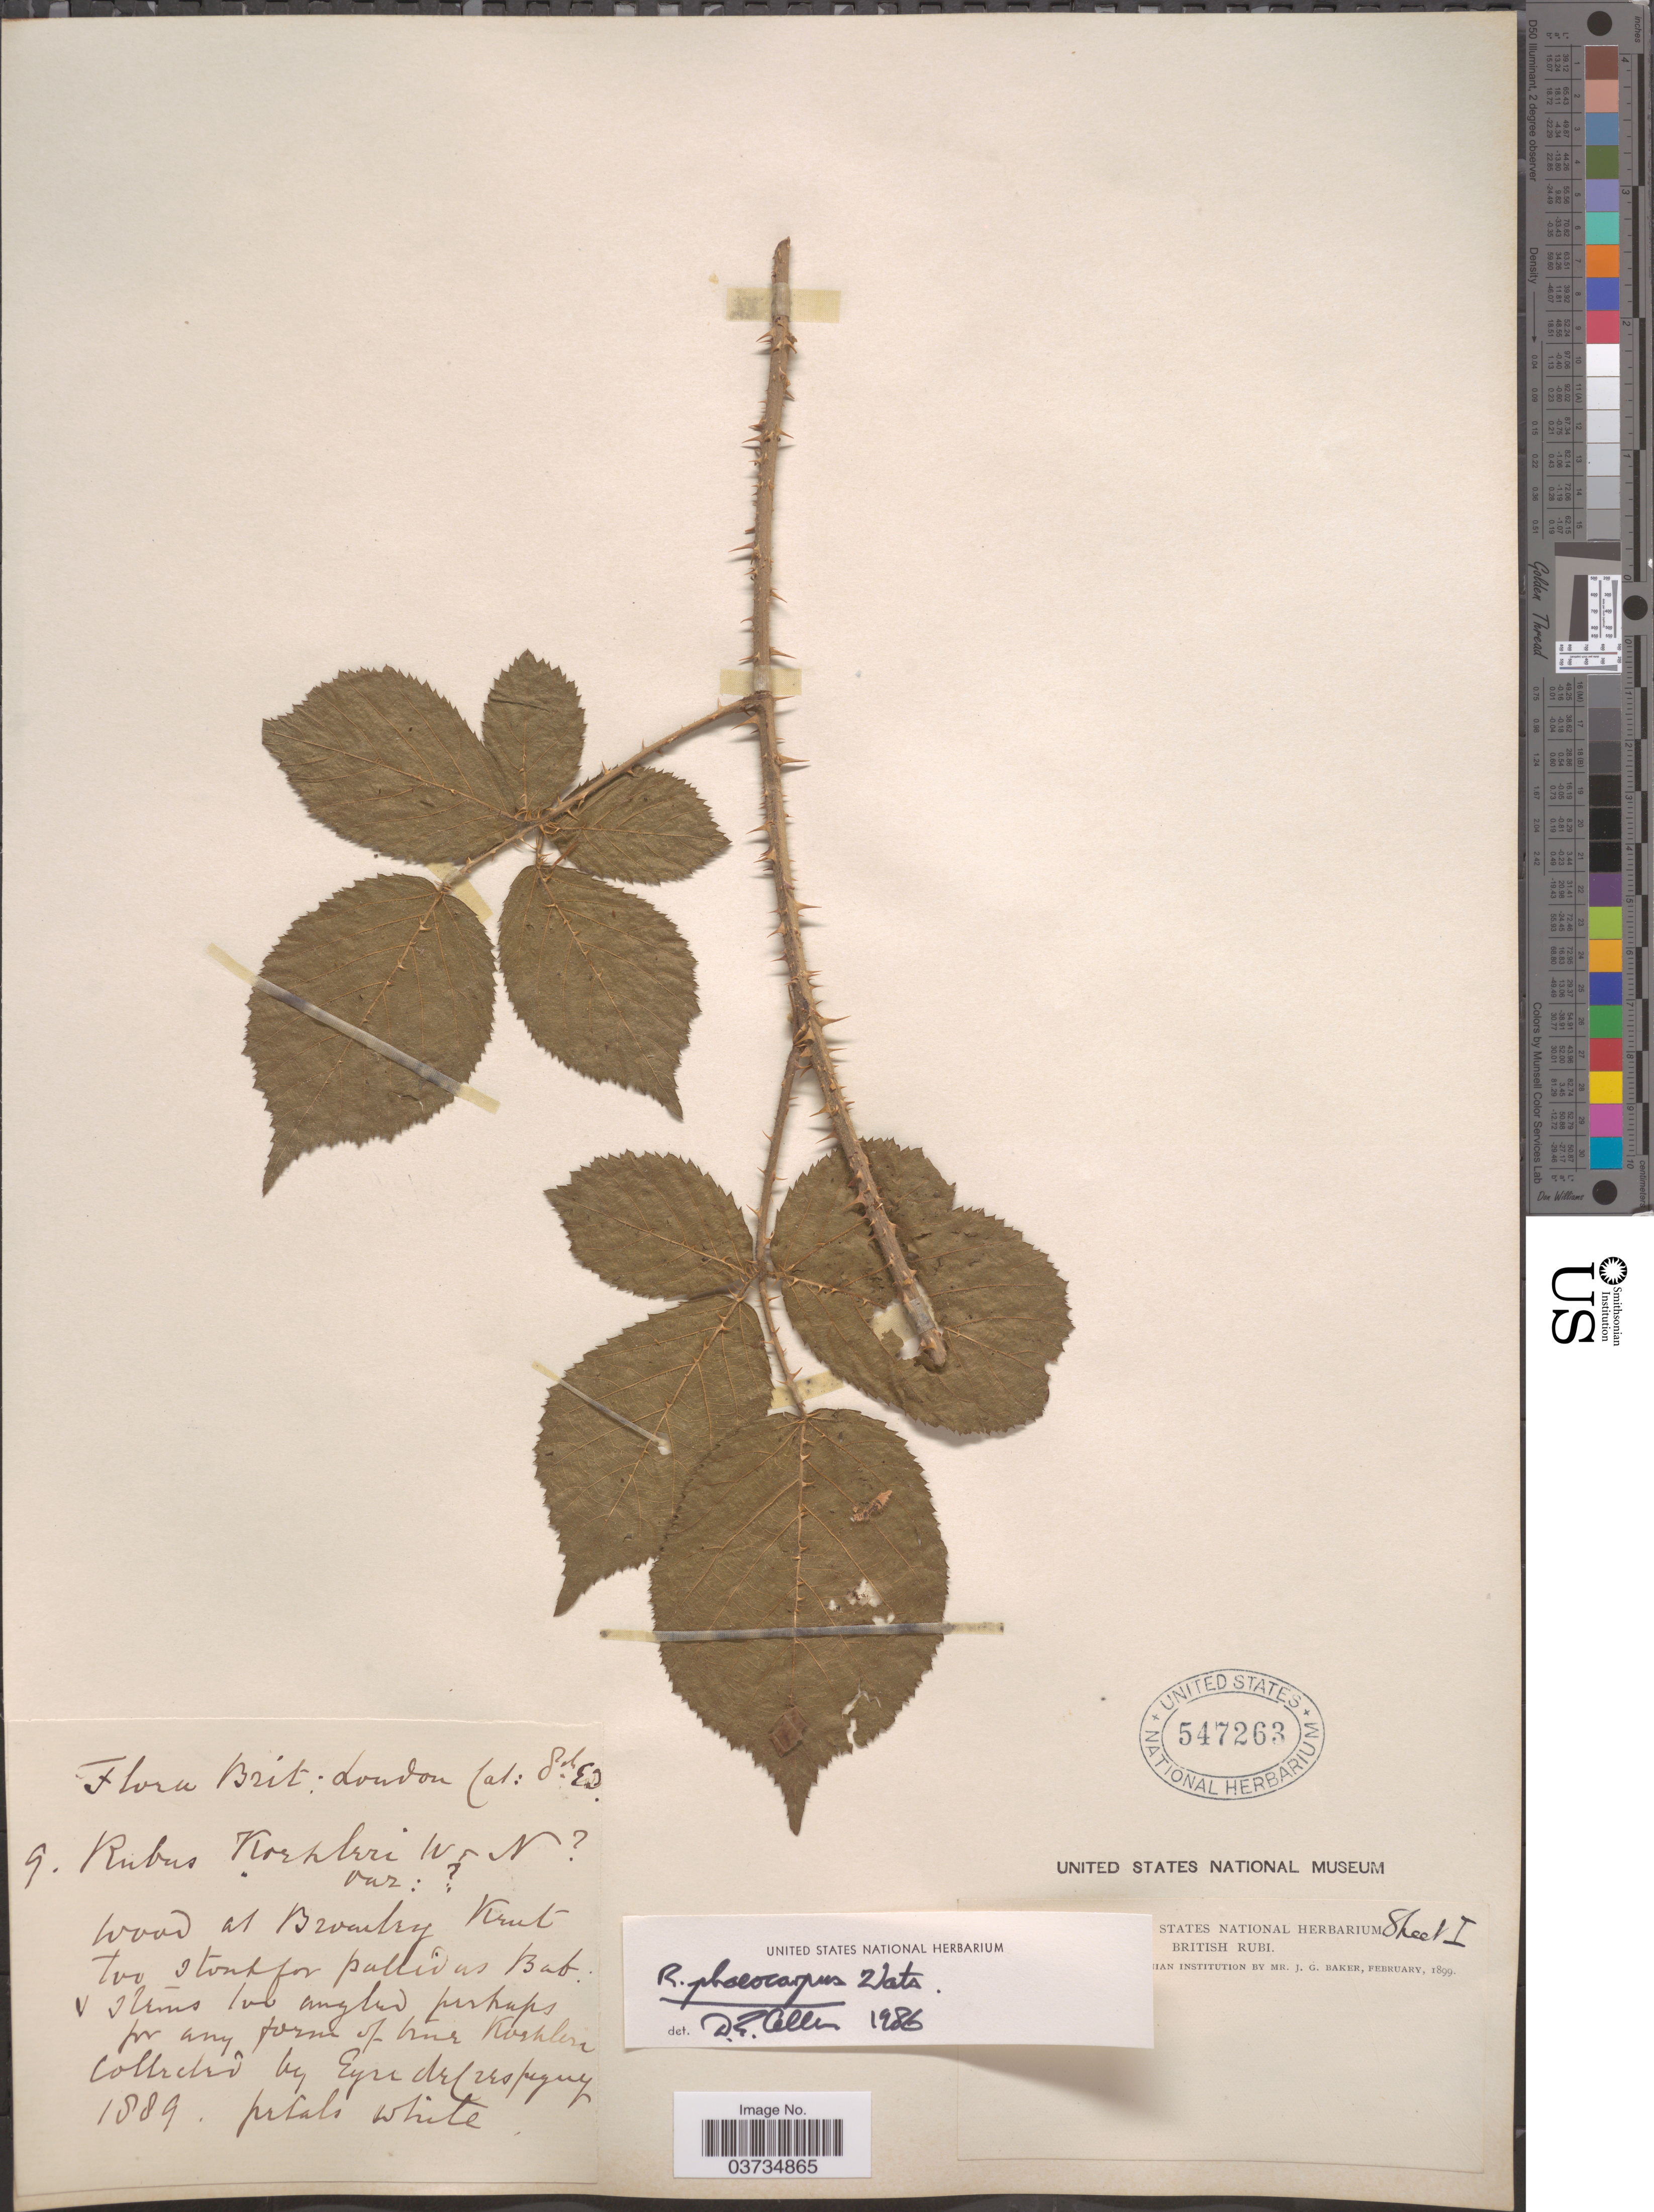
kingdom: Plantae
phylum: Tracheophyta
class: Magnoliopsida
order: Rosales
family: Rosaceae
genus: Rubus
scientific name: Rubus phaeocarpus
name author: W.C.R. Watson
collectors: E. de Crespigny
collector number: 9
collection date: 1889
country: United Kingdom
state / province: England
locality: Brit. London. Wood at Bromley, Kent.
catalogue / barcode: US 547263